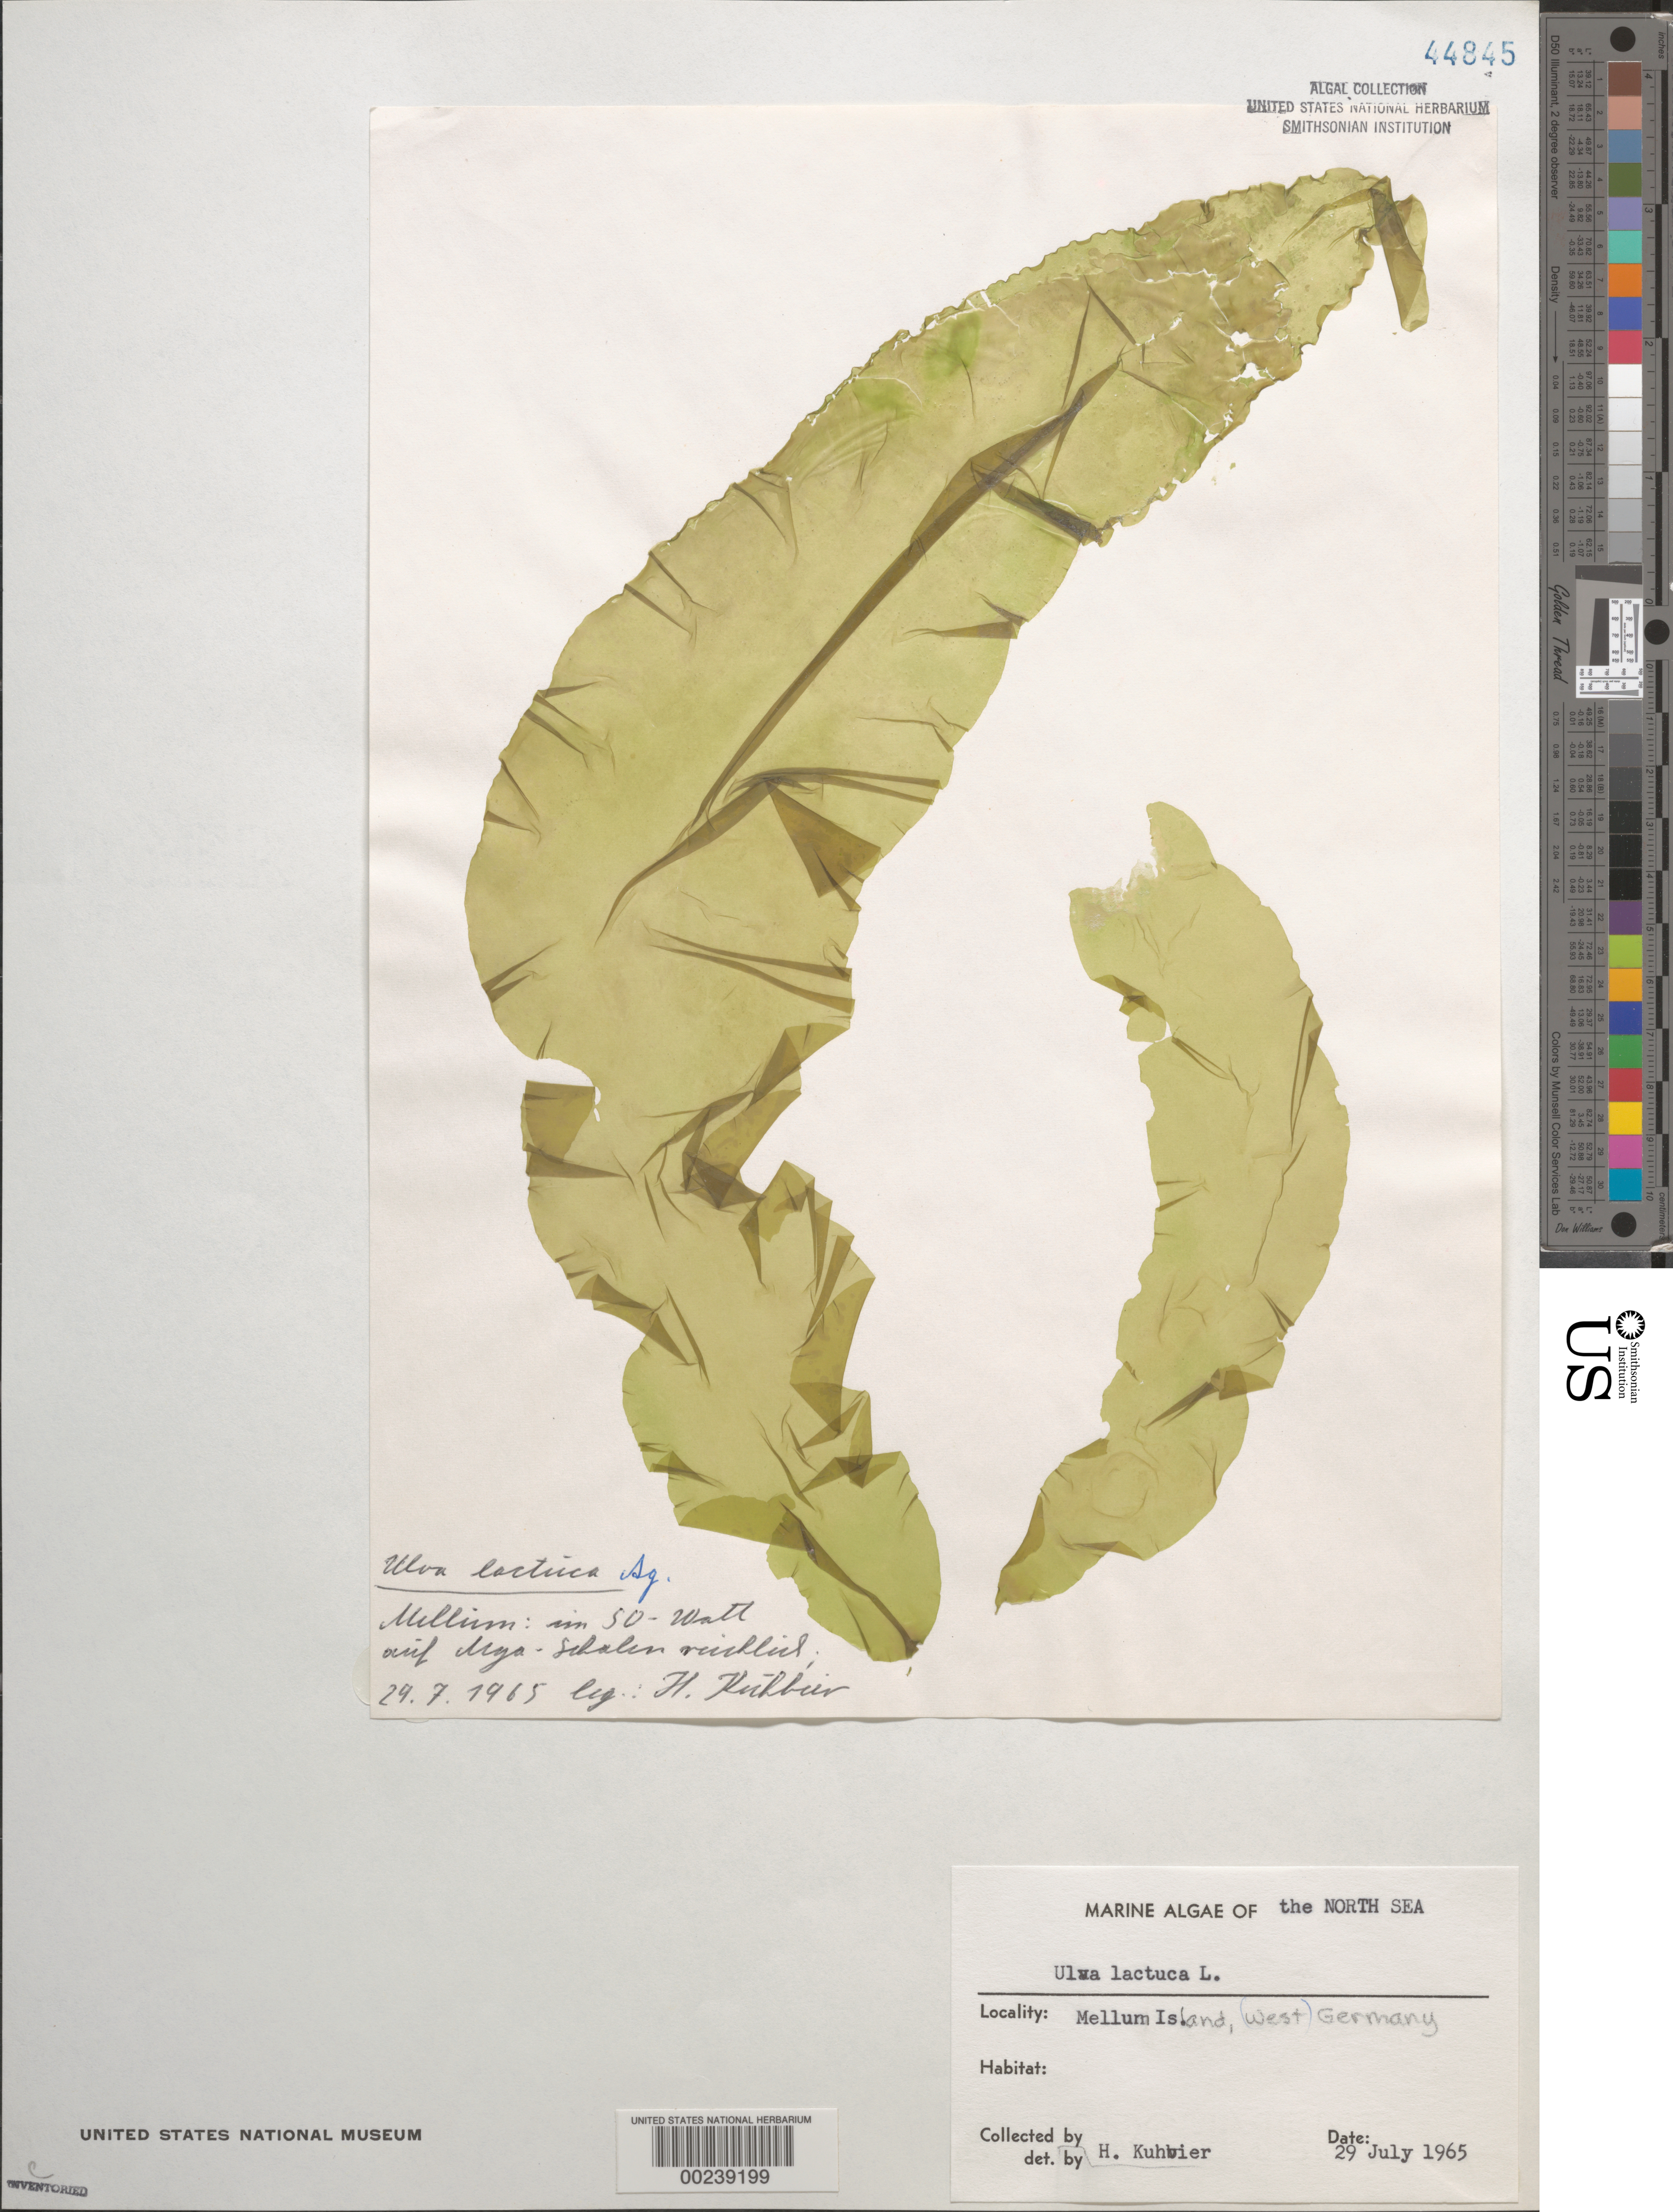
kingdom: Plantae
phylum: Chlorophyta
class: Ulvophyceae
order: Ulvales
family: Ulvaceae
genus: Ulva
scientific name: Ulva lactuca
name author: L.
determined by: Kuhbier, H.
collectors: H. Kuhbier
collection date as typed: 29 Jul 1965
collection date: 1965-07-29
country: Germany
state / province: Niedersachsen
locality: North Sea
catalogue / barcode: US 44845